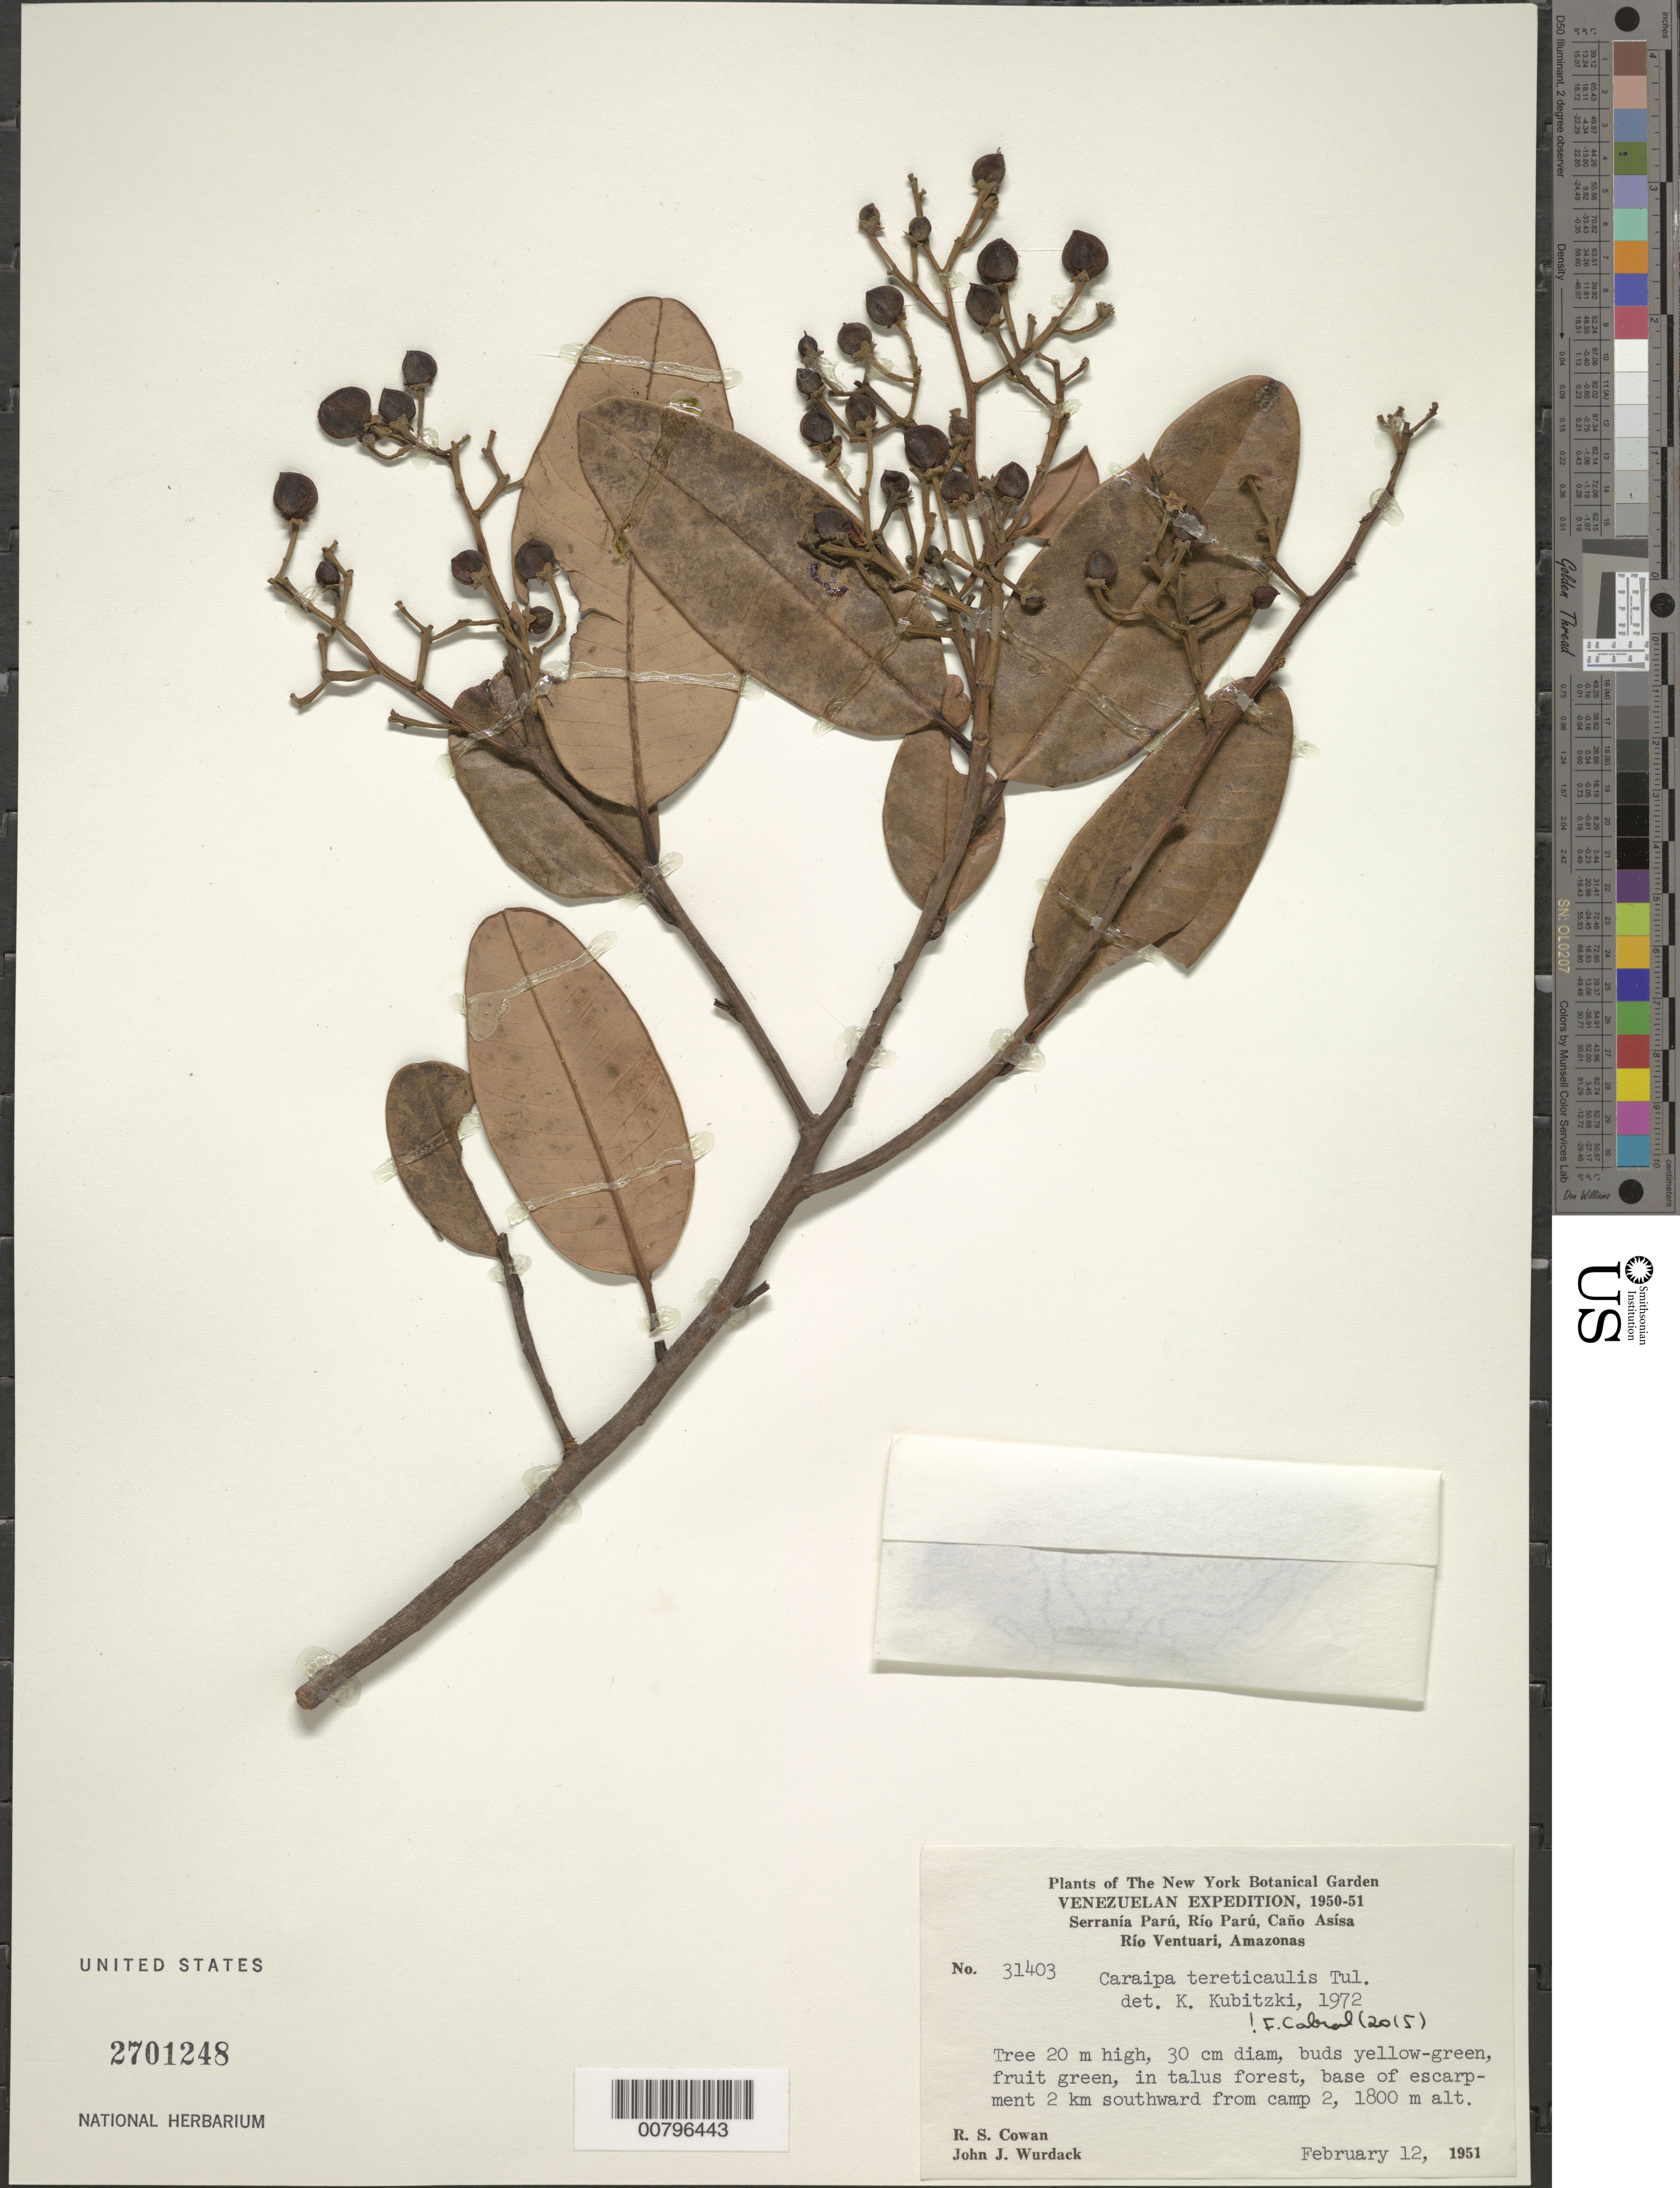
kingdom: Plantae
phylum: Tracheophyta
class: Magnoliopsida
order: Malpighiales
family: Calophyllaceae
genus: Caraipa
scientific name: Caraipa tereticaulis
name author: Tul.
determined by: Kubitzki, Klaus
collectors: R. S. Cowan & J. J. Wurdack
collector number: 31403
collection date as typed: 12-Feb-51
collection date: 1951-02-12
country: Venezuela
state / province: Amazonas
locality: Serranía Parú, Río Parú, Caño Asísa, 2 km S of camp 2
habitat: In tallus forest, base of escarpment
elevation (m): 1800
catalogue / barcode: US 2701248